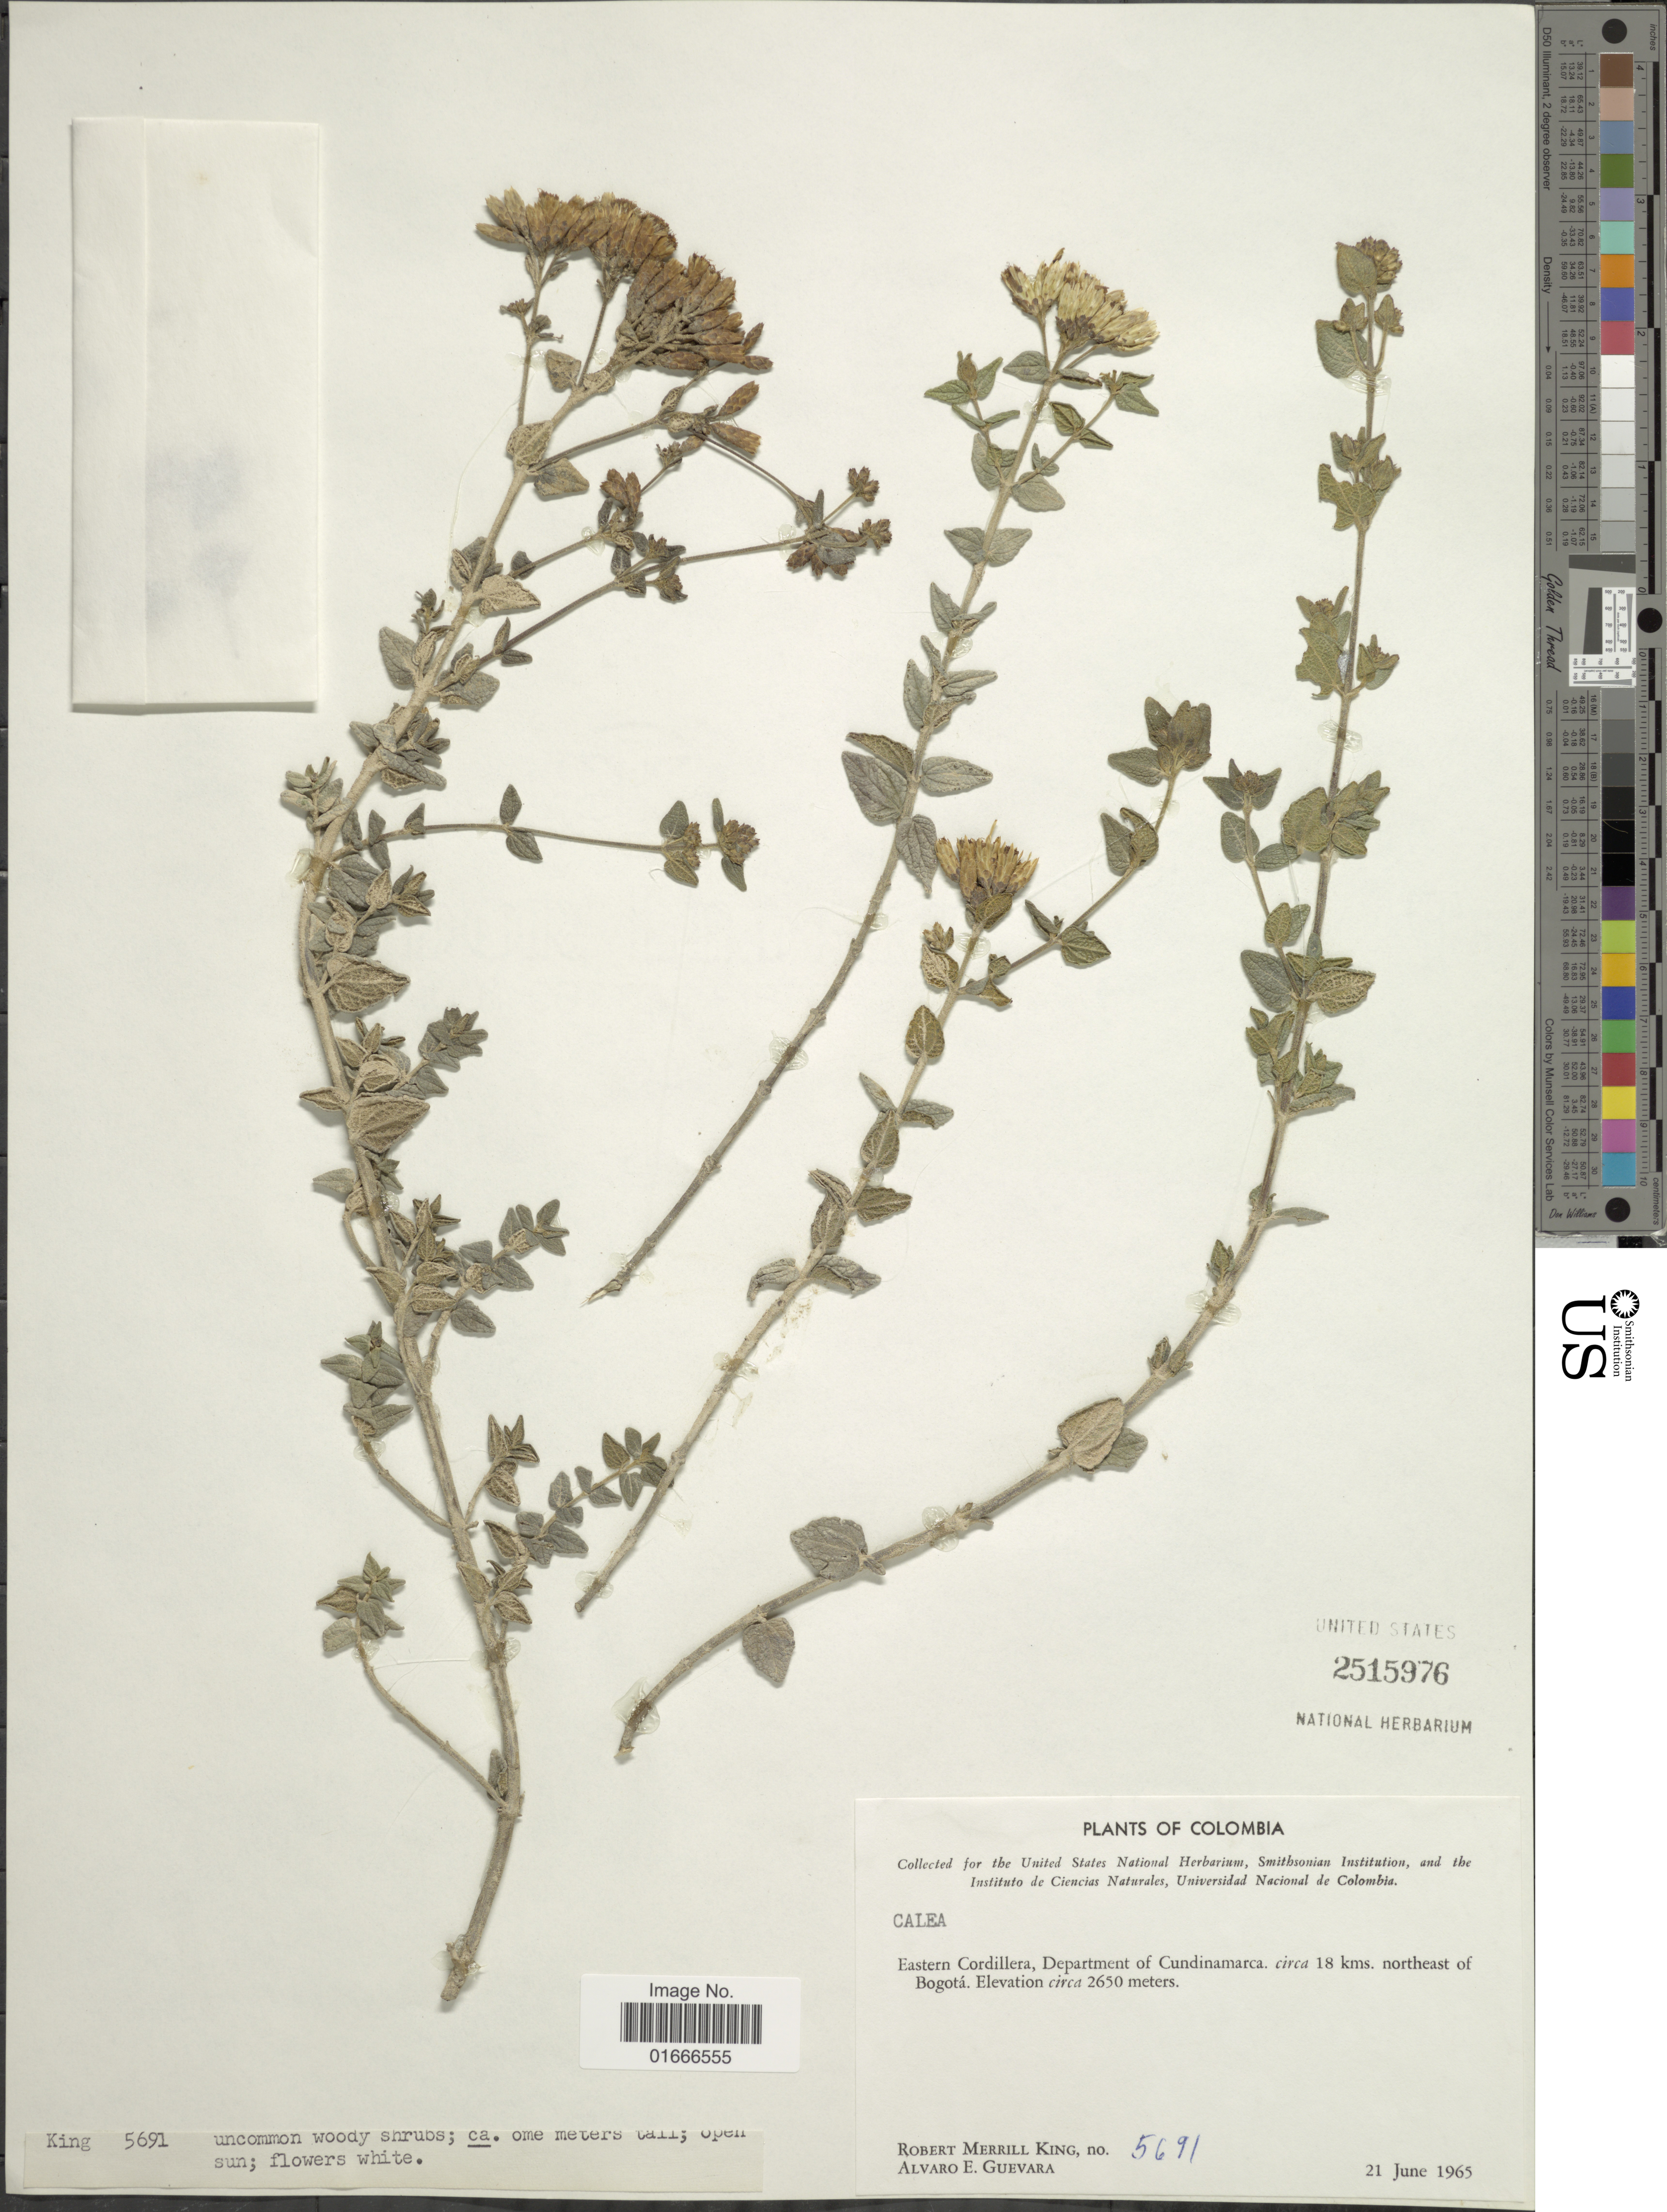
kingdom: Plantae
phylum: Tracheophyta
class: Magnoliopsida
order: Asterales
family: Asteraceae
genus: Chromolaena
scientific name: Chromolaena bullata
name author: (Klatt) R.M. King & H. Rob.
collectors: R. M. King & A. E. Guevara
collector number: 5691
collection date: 1965-06-21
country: Colombia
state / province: Cundinamarca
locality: Eastern Cordillera, circa 18 kms northeast of Bogota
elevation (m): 2650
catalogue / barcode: US 2515976